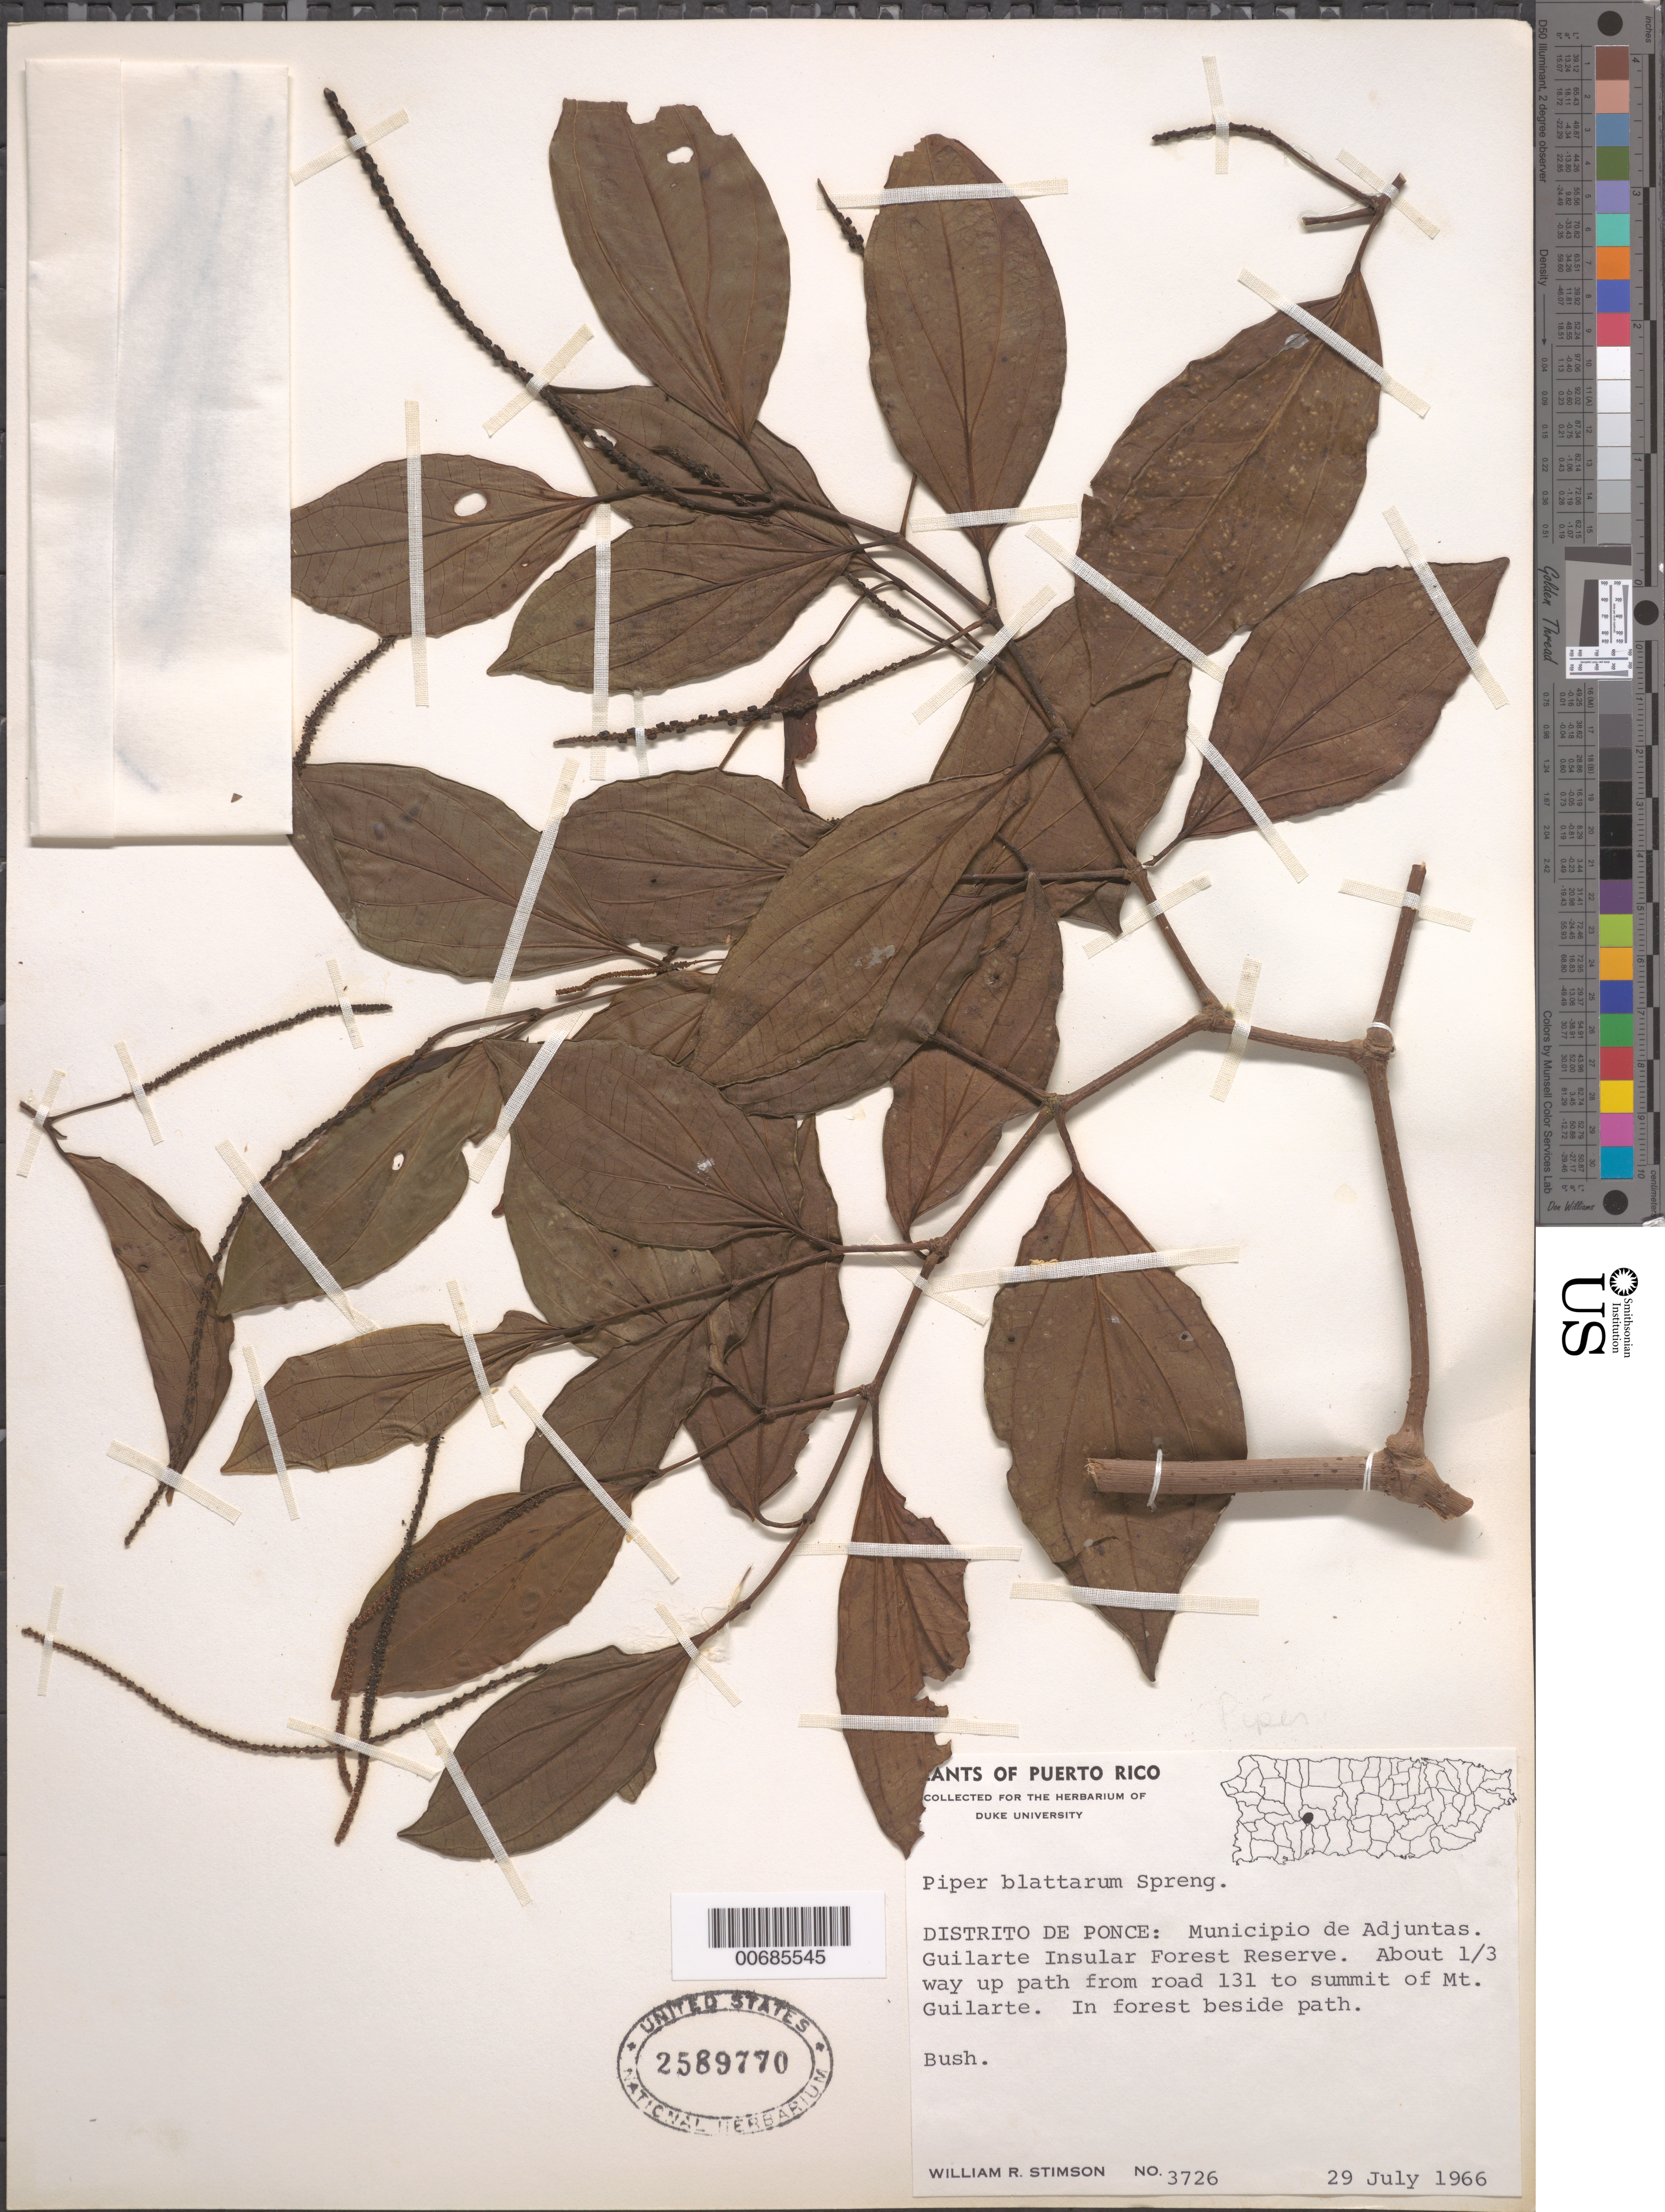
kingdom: Plantae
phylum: Tracheophyta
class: Magnoliopsida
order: Piperales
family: Piperaceae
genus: Piper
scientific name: Piper blattarum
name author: Spreng.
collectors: W. R. Stimson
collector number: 3726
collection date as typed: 29 Jul 1966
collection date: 1966-07-29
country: Puerto Rico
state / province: Ponce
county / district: Adjuntas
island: Greater Antilles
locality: Distrito de Ponce: Municipio de Adjuntas. Guilarte Insular Forest Reserve. About 1/3 way up path from road 131 to summit of Mt. Guilarte. In forest beside path.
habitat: In forest beside path.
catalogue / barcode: US 2589770